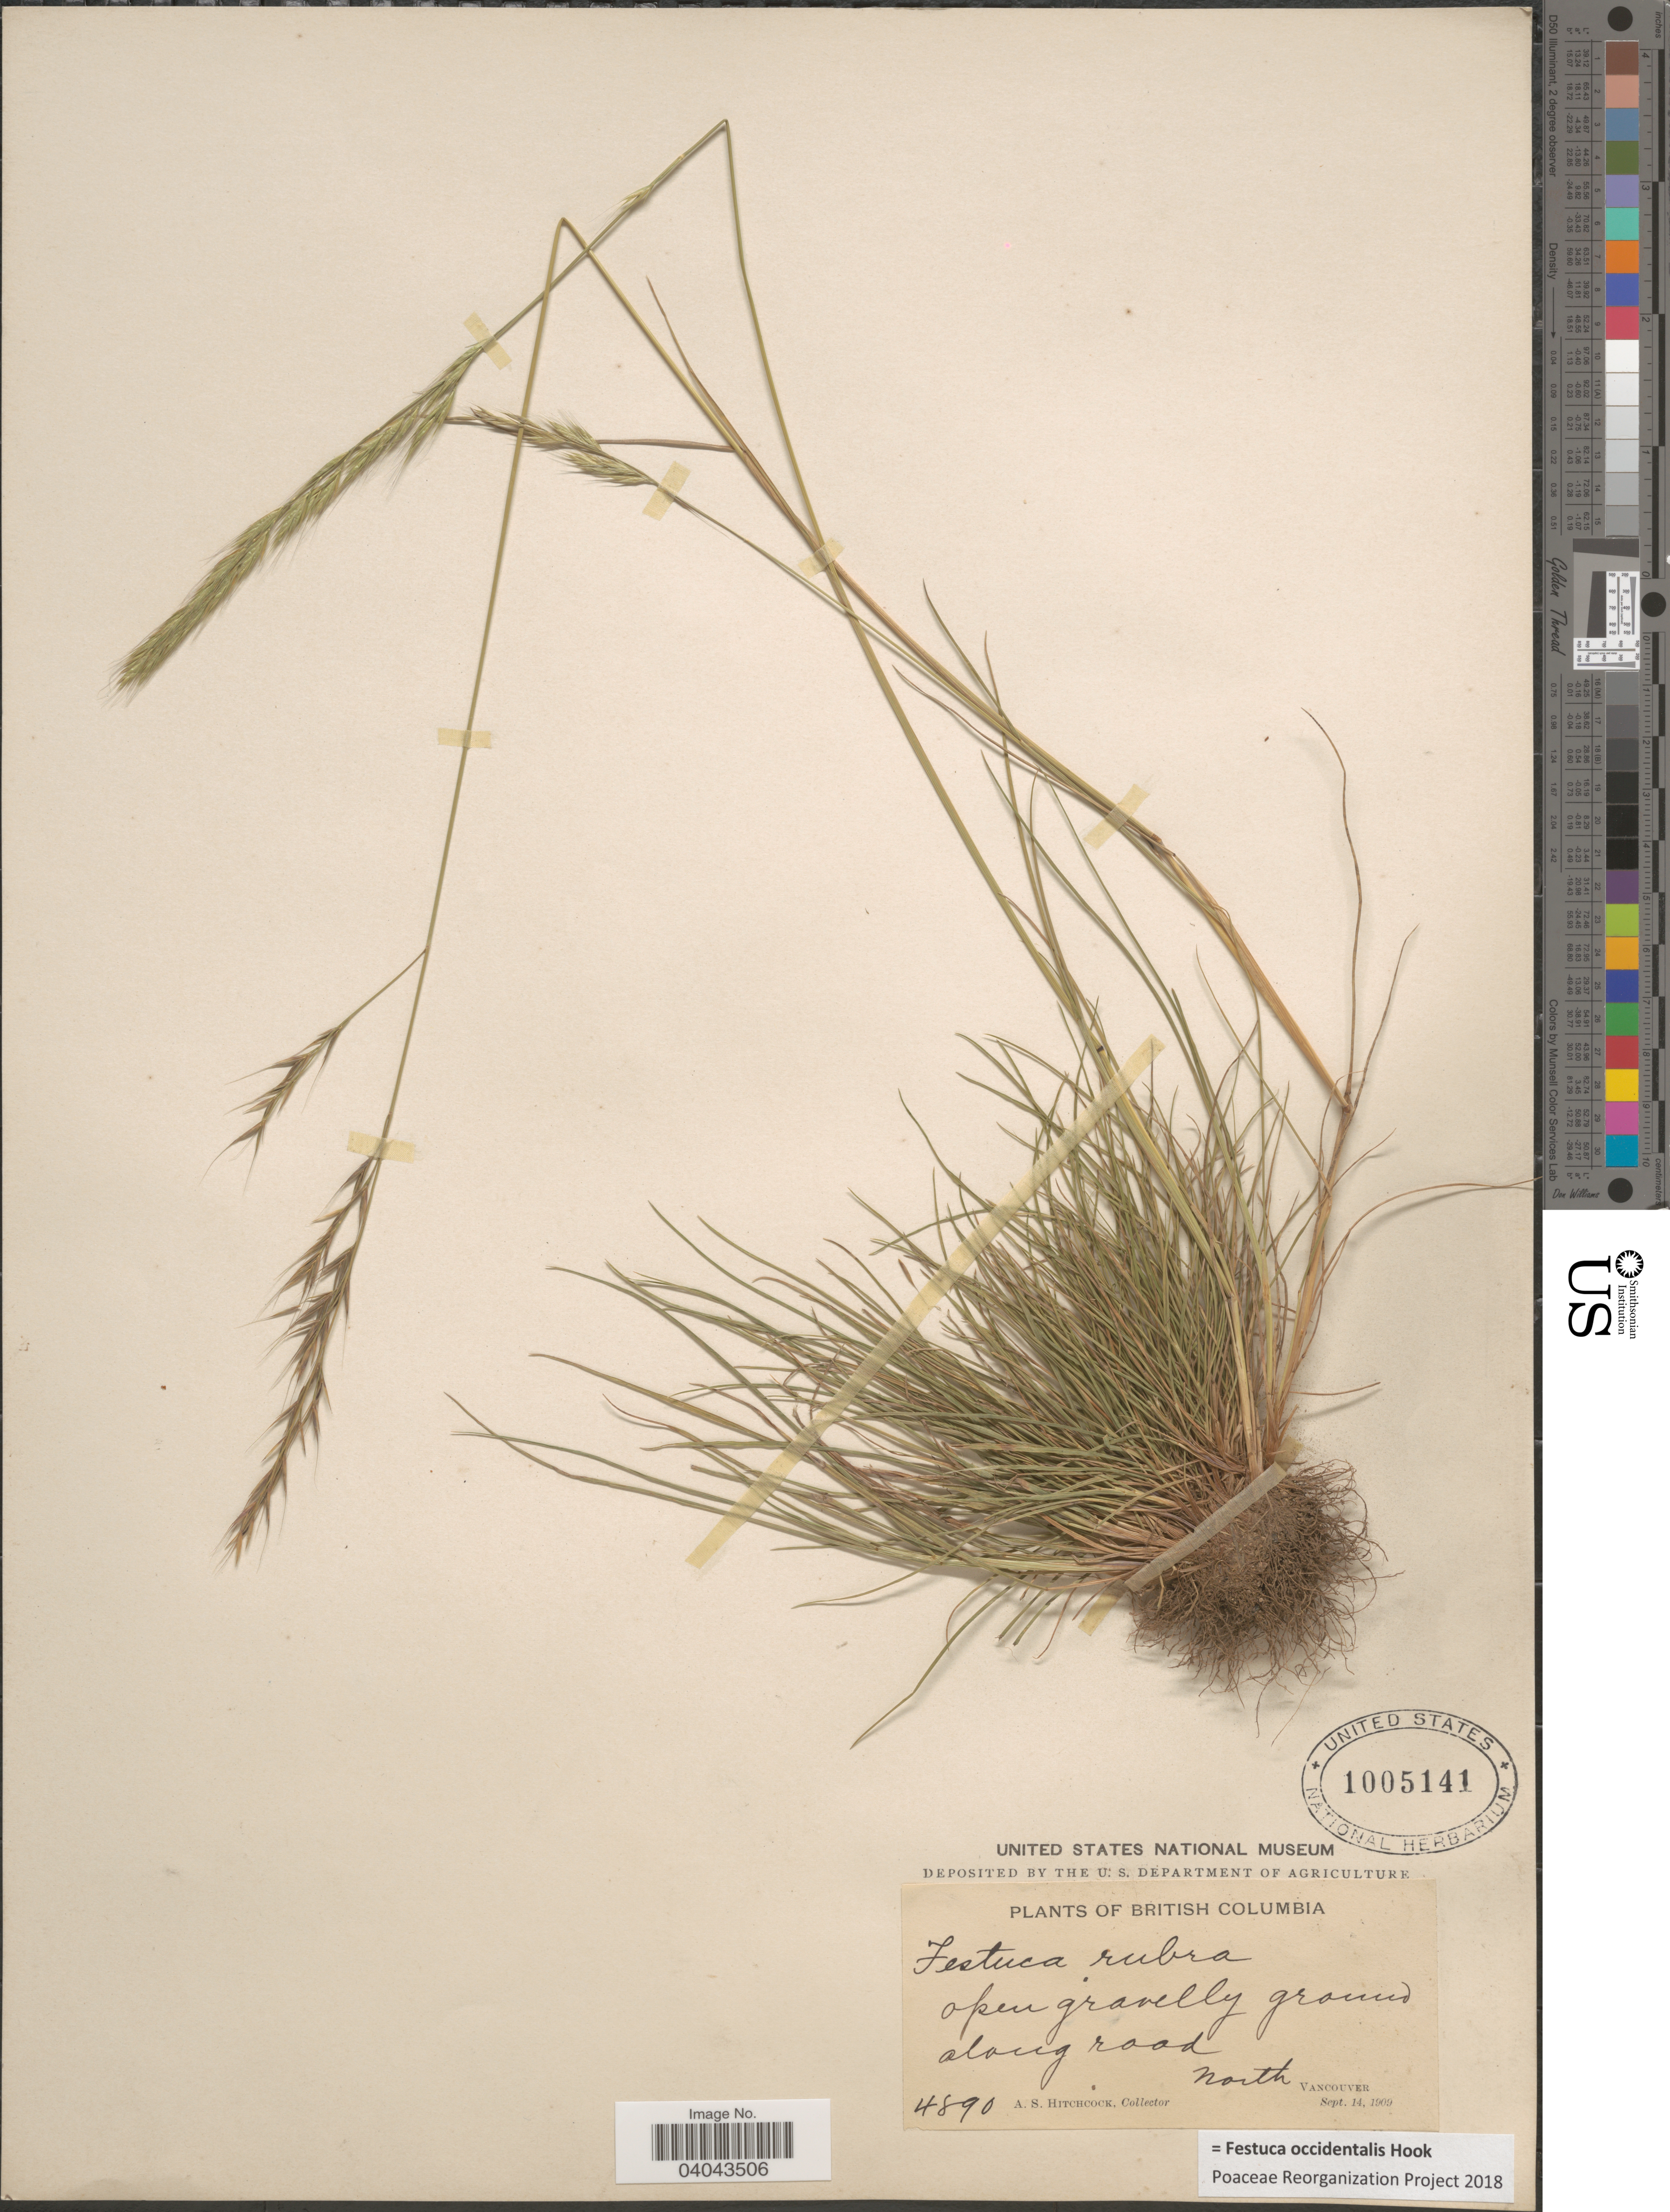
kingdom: Plantae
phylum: Tracheophyta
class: Liliopsida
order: Poales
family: Poaceae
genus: Festuca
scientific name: Festuca occidentalis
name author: Hook.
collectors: A. S. Hitchcock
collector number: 4890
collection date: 1909-09-14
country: Canada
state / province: British Columbia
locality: Along road, North Vancouver.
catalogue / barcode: US 1005141